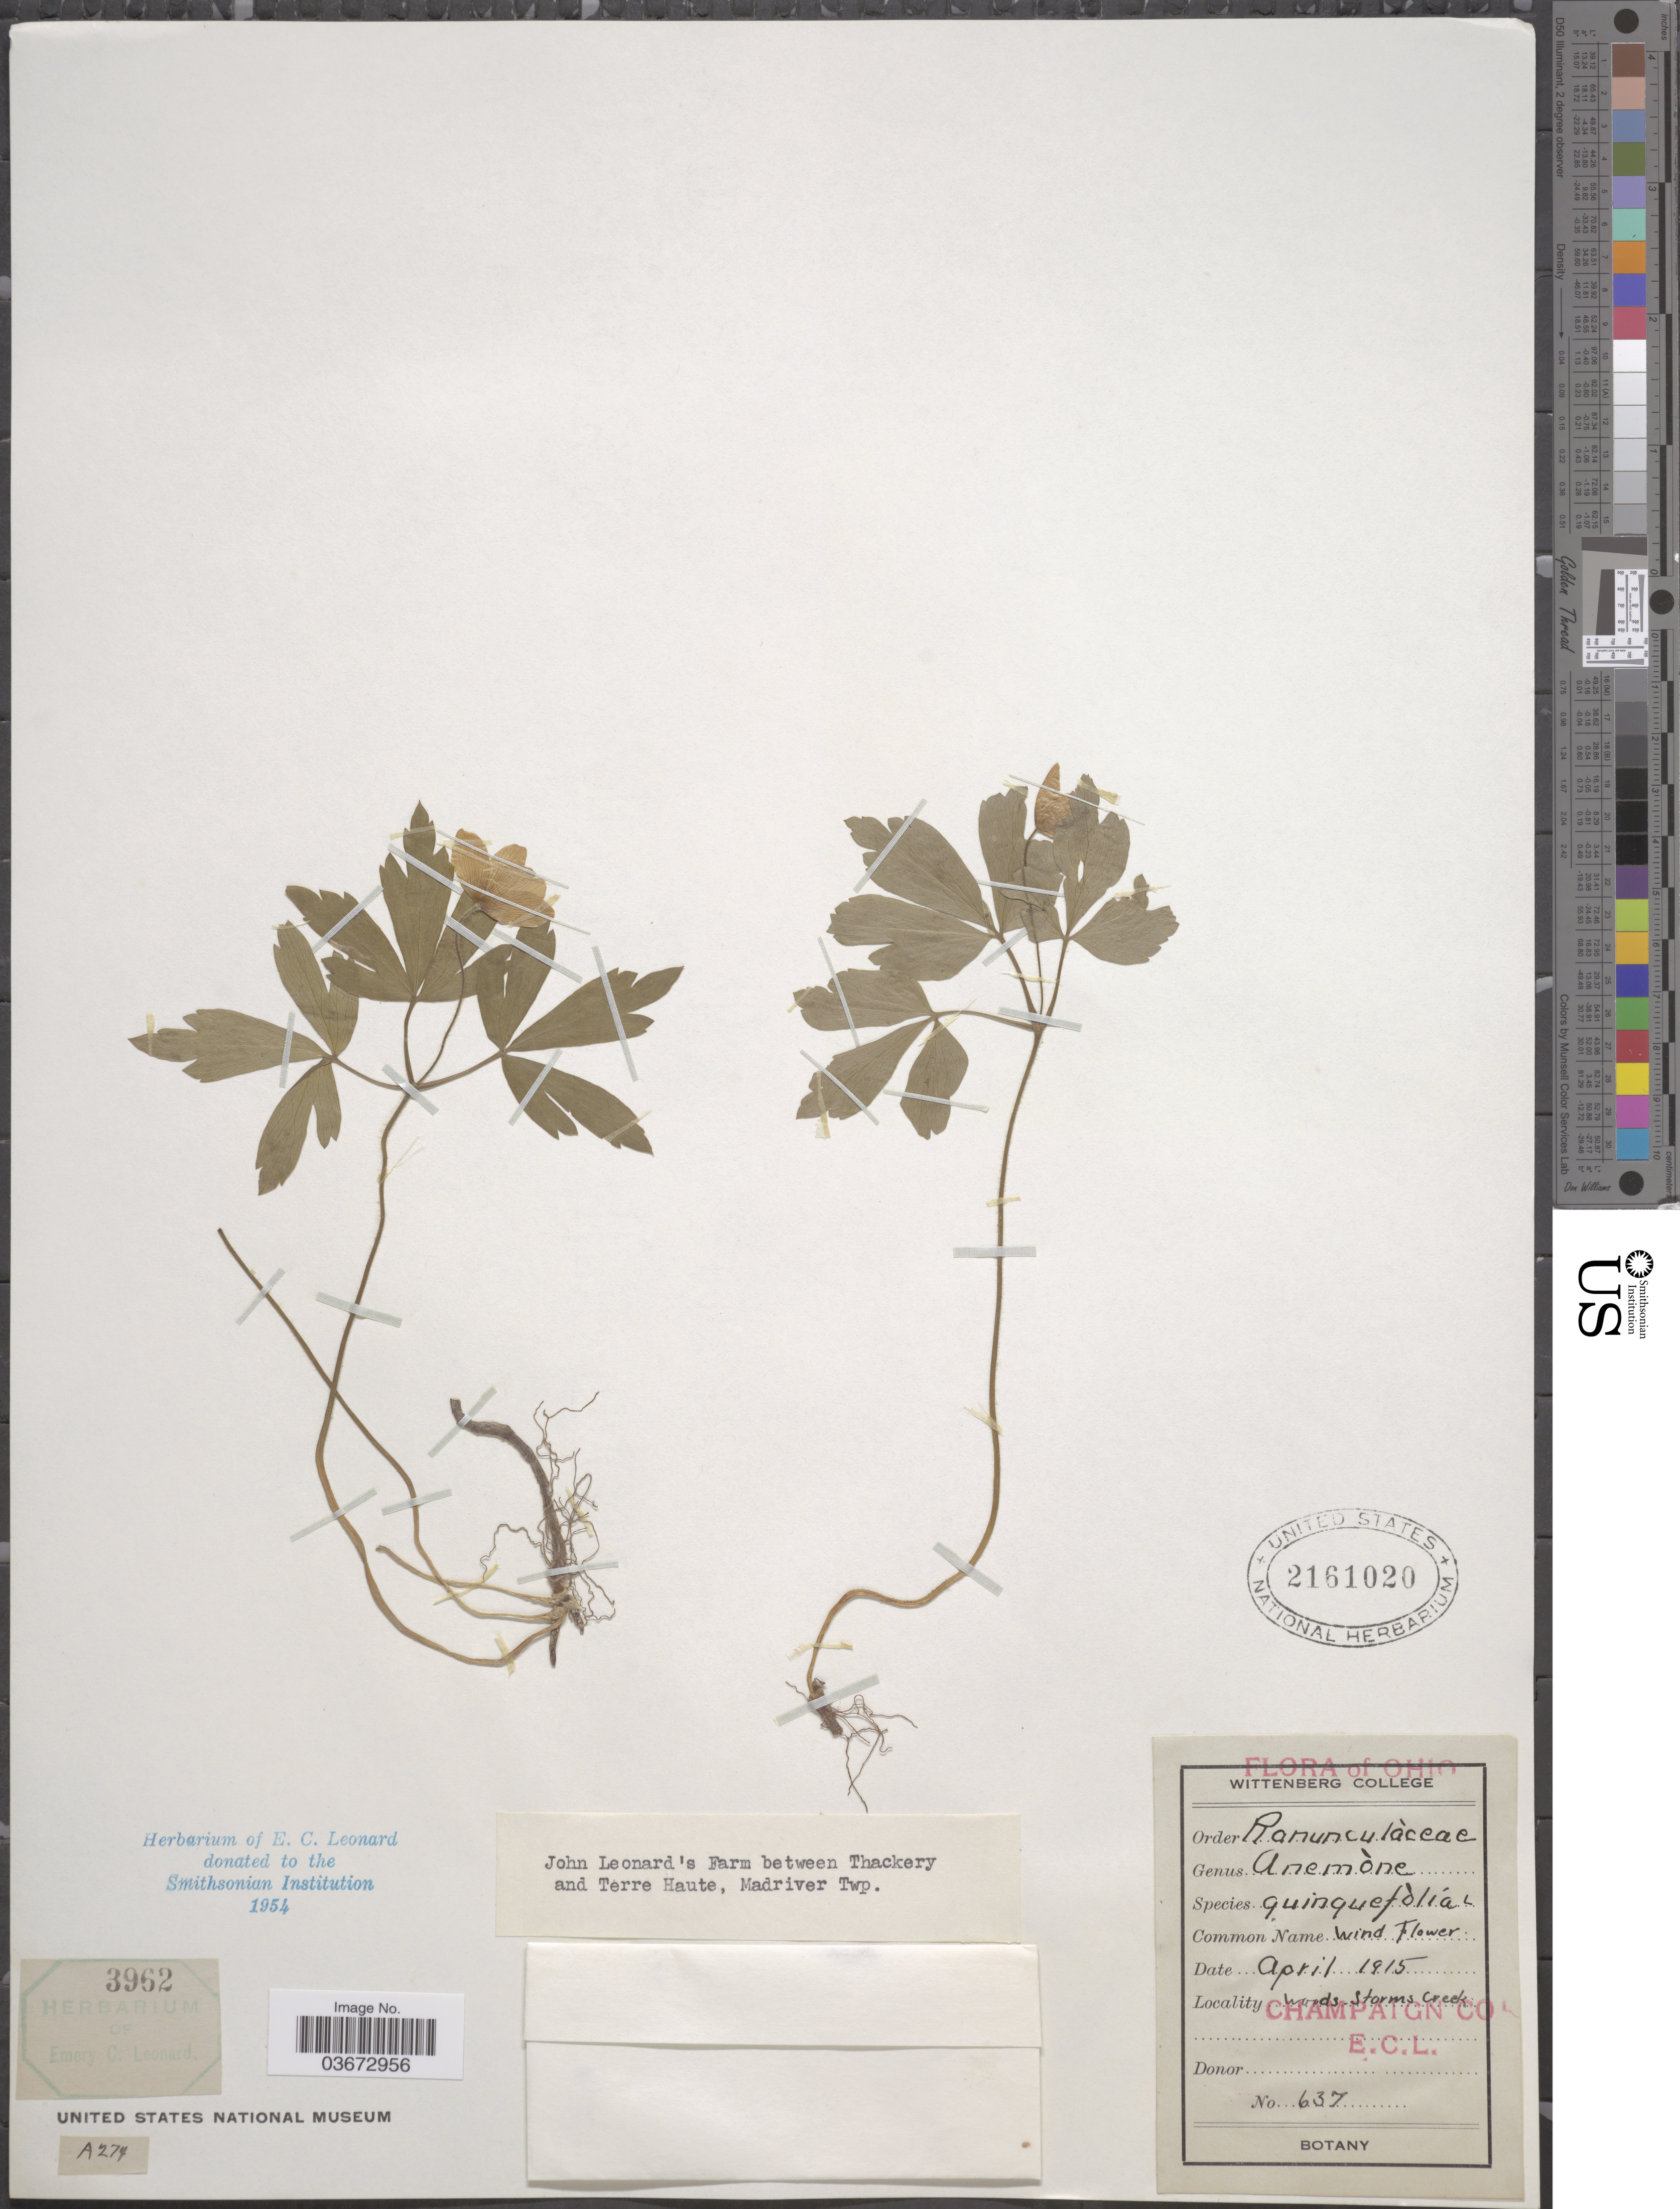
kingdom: Plantae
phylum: Tracheophyta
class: Magnoliopsida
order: Ranunculales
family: Ranunculaceae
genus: Anemone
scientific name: Anemone quinquefolia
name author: L.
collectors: E. C. Leonard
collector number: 637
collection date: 1915-04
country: United States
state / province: Ohio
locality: Woods storms Creek. Champaign Co. John Leonard's Farm between Thackery and Terre Haute, Madriver Twp.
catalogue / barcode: US 2161020